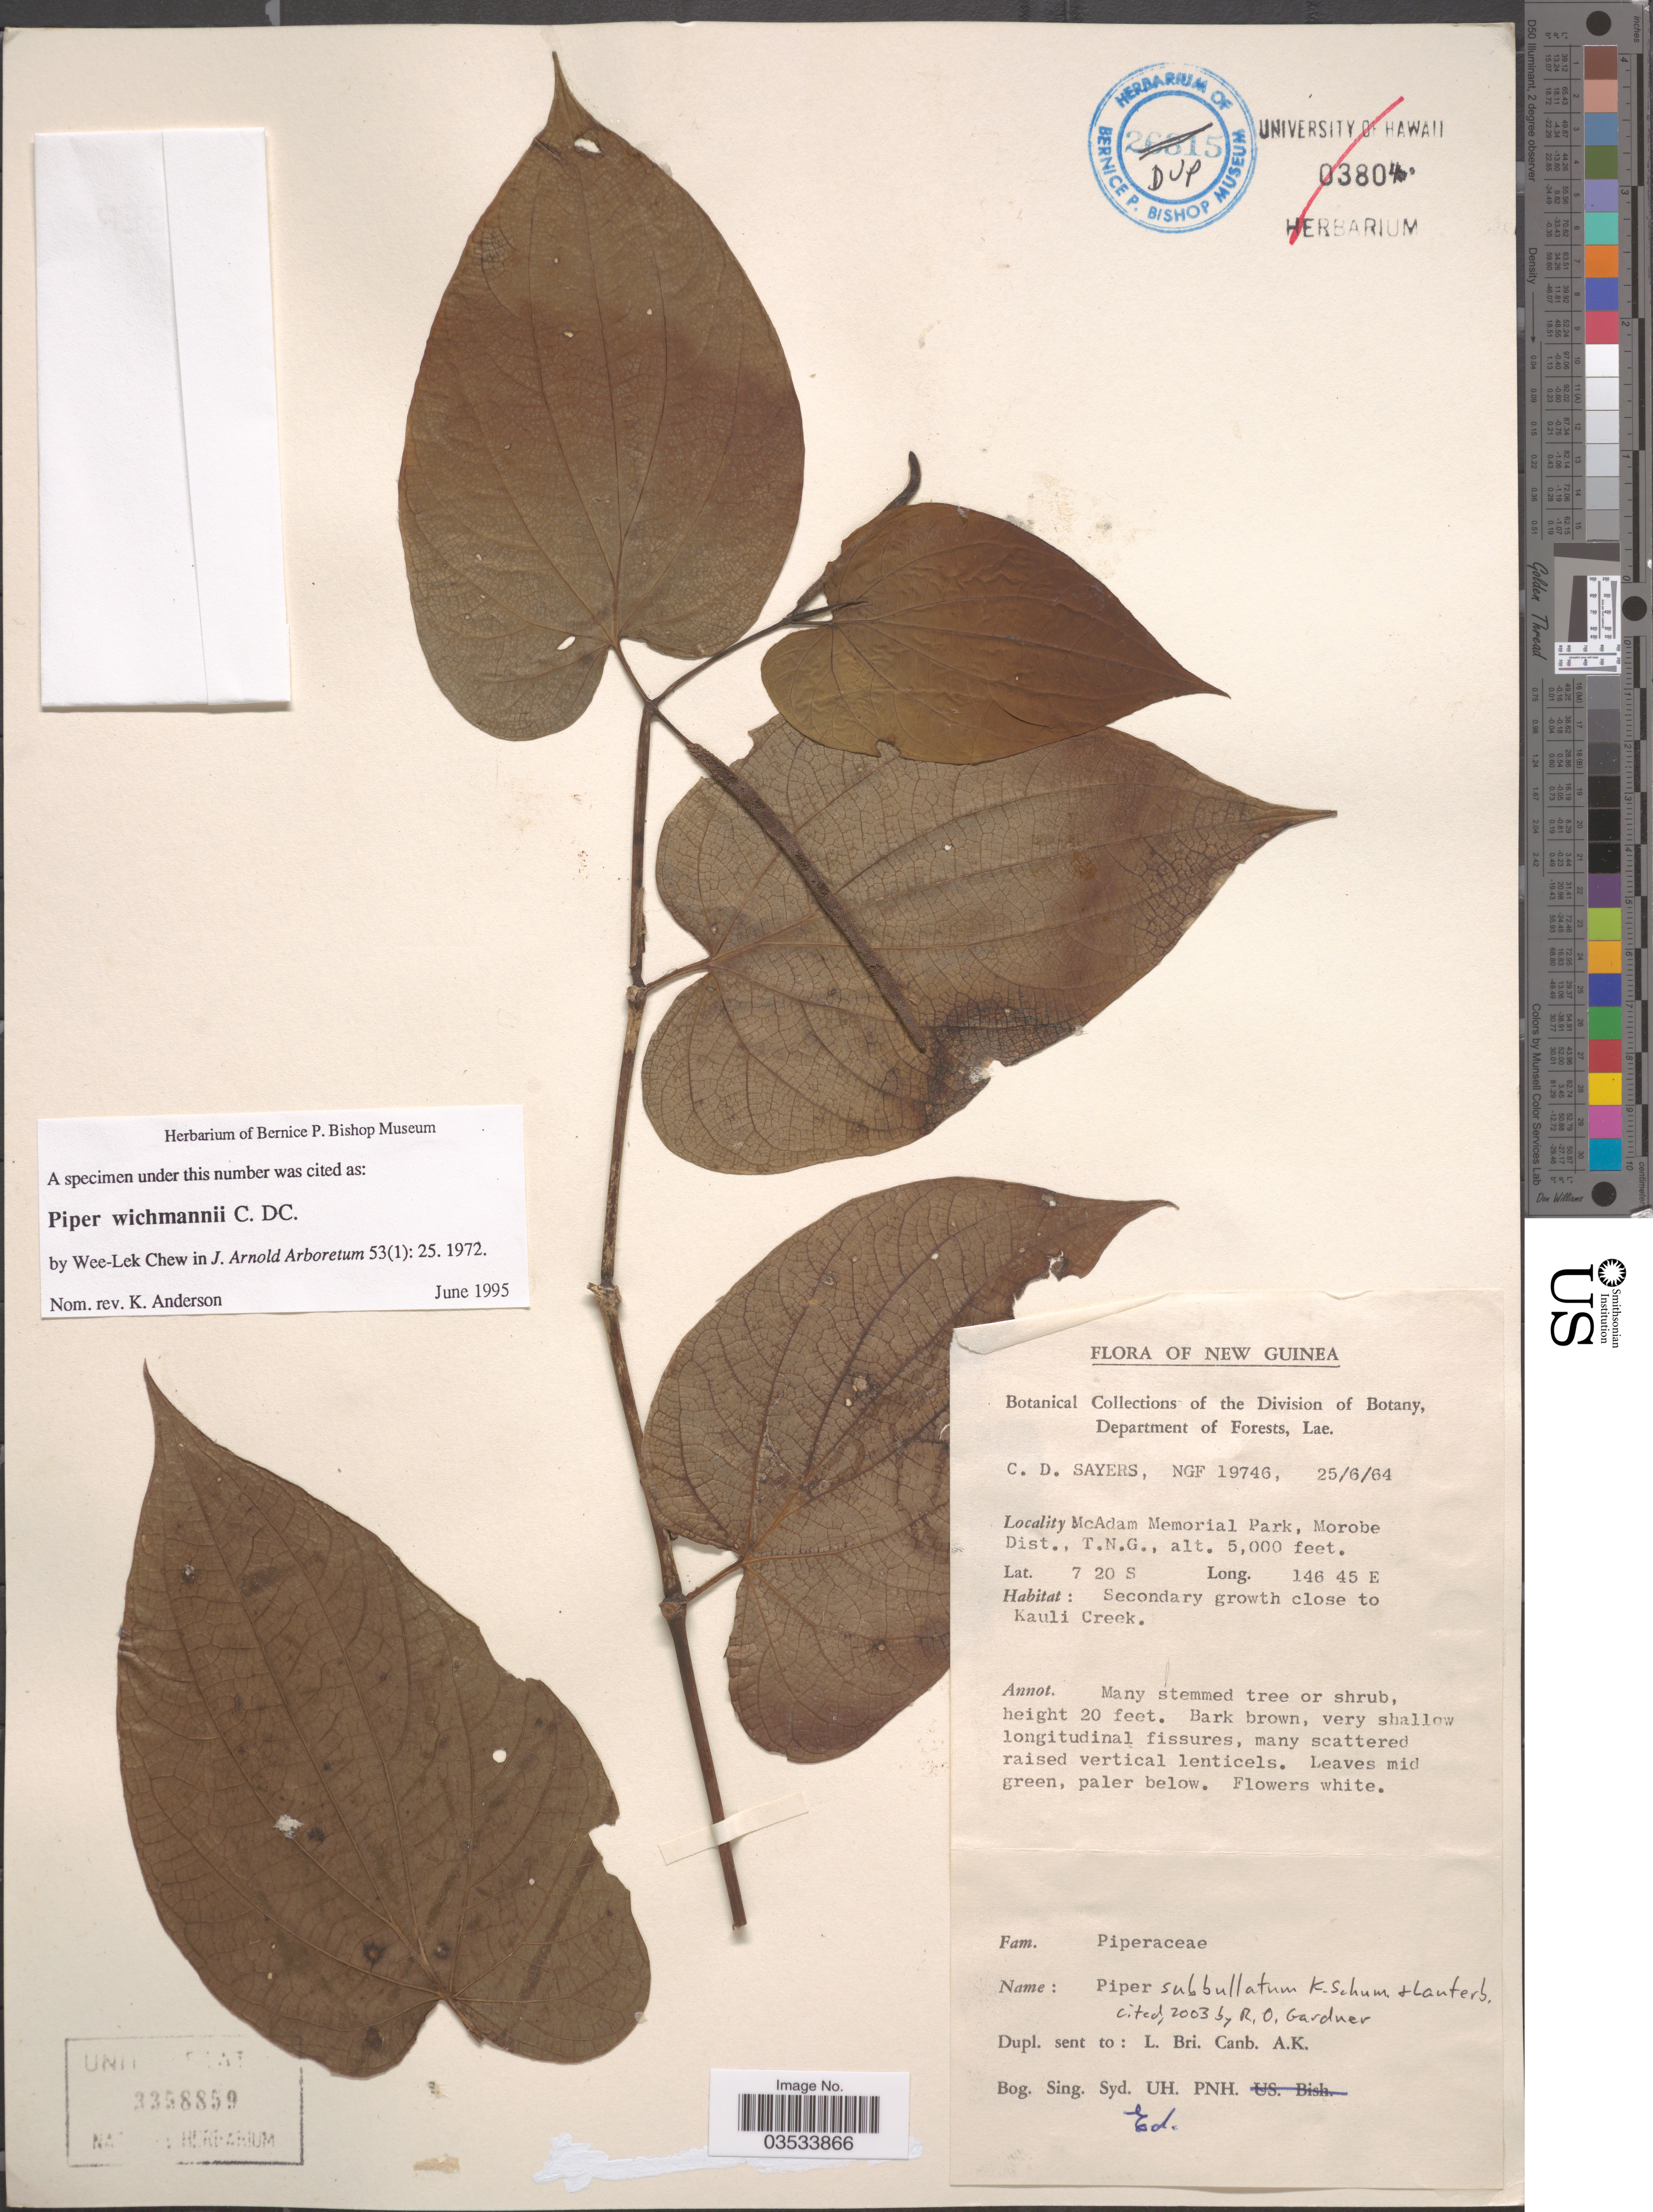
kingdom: Plantae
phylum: Tracheophyta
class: Magnoliopsida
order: Piperales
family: Piperaceae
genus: Piper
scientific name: Piper subbullatum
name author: K. Schum. & Lauterb.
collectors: C. Sayers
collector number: NGF 19746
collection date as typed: Transcribed d/m/y: 25/6/64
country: Papua New Guinea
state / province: Morobe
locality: New Guinea. McAdam Memorial Park, Morobe Dist., T. N. G.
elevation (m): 1524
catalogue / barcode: US 3358859